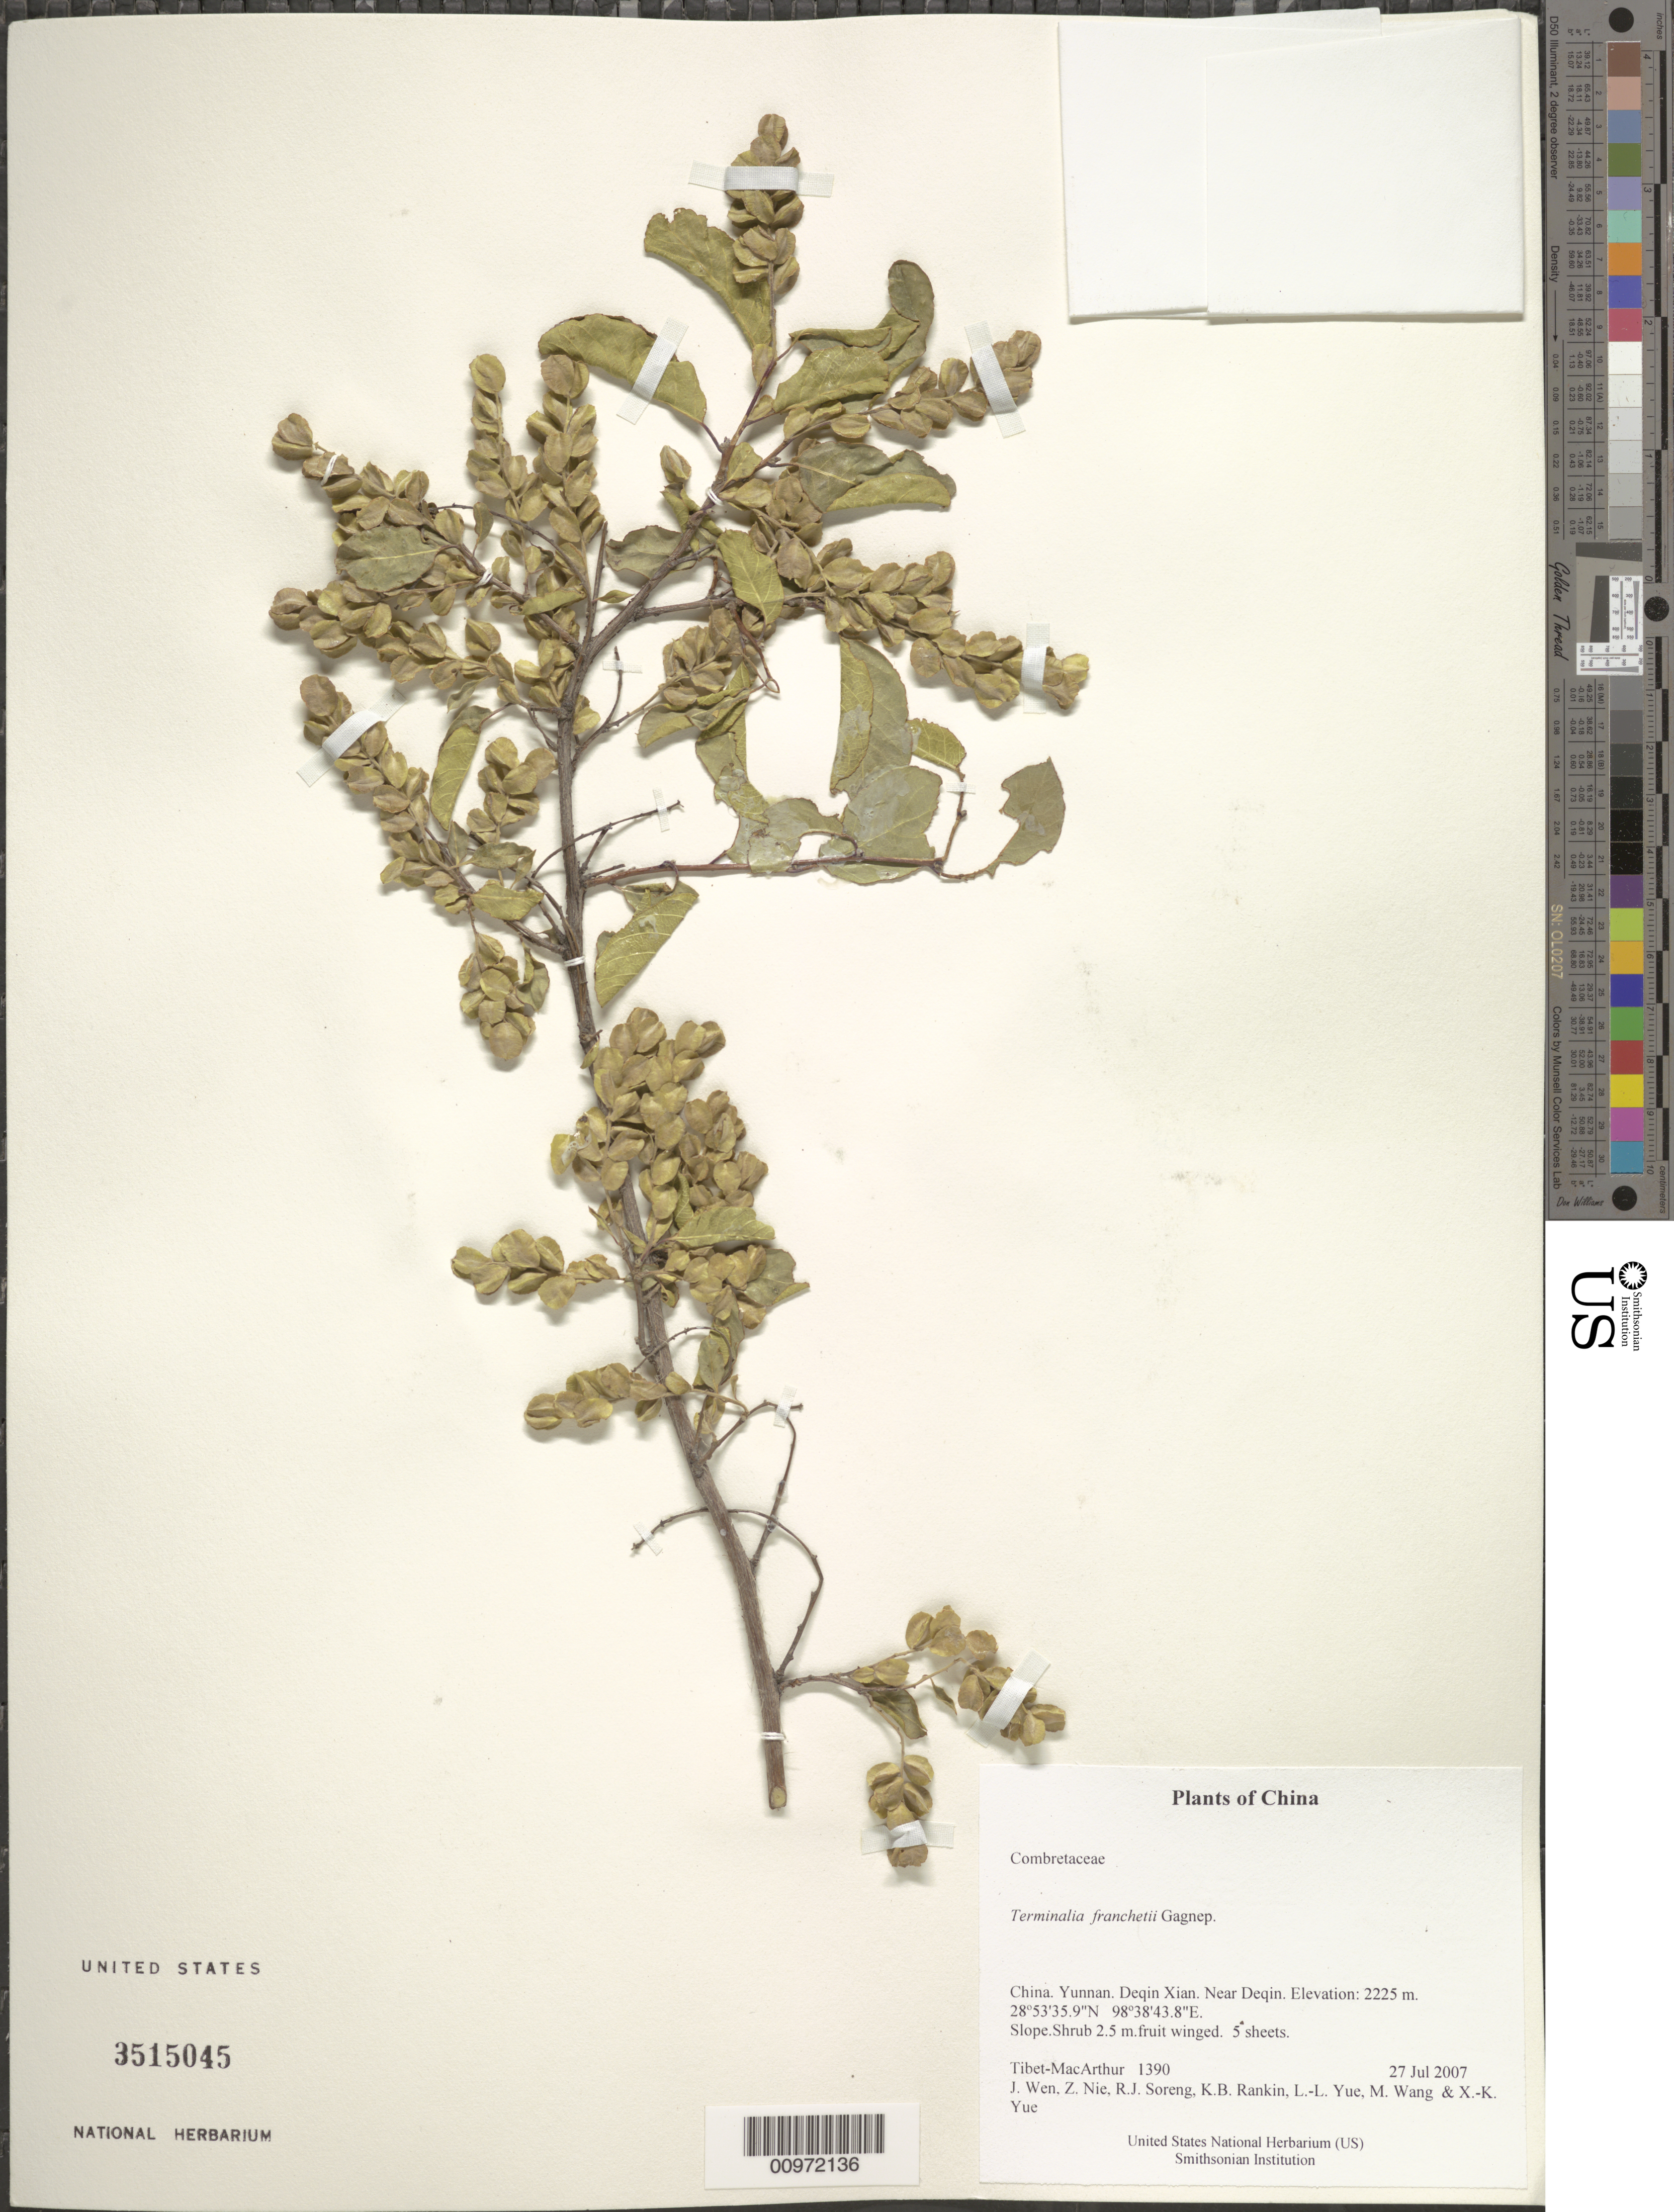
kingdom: Plantae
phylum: Tracheophyta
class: Magnoliopsida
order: Myrtales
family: Combretaceae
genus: Terminalia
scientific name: Terminalia franchetii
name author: Gagnep.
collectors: Tibet-MacArthur, J. Wen, Z. Nie, R. J. Soreng, K. Rankin, L. Yue, M. Wang & X. Yue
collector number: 1390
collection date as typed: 27 Jul 2007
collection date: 2007-07-27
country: China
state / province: Yunnan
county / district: Deqin Xian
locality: Near Deqin.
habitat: Slope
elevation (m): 2225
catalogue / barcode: US 3515045